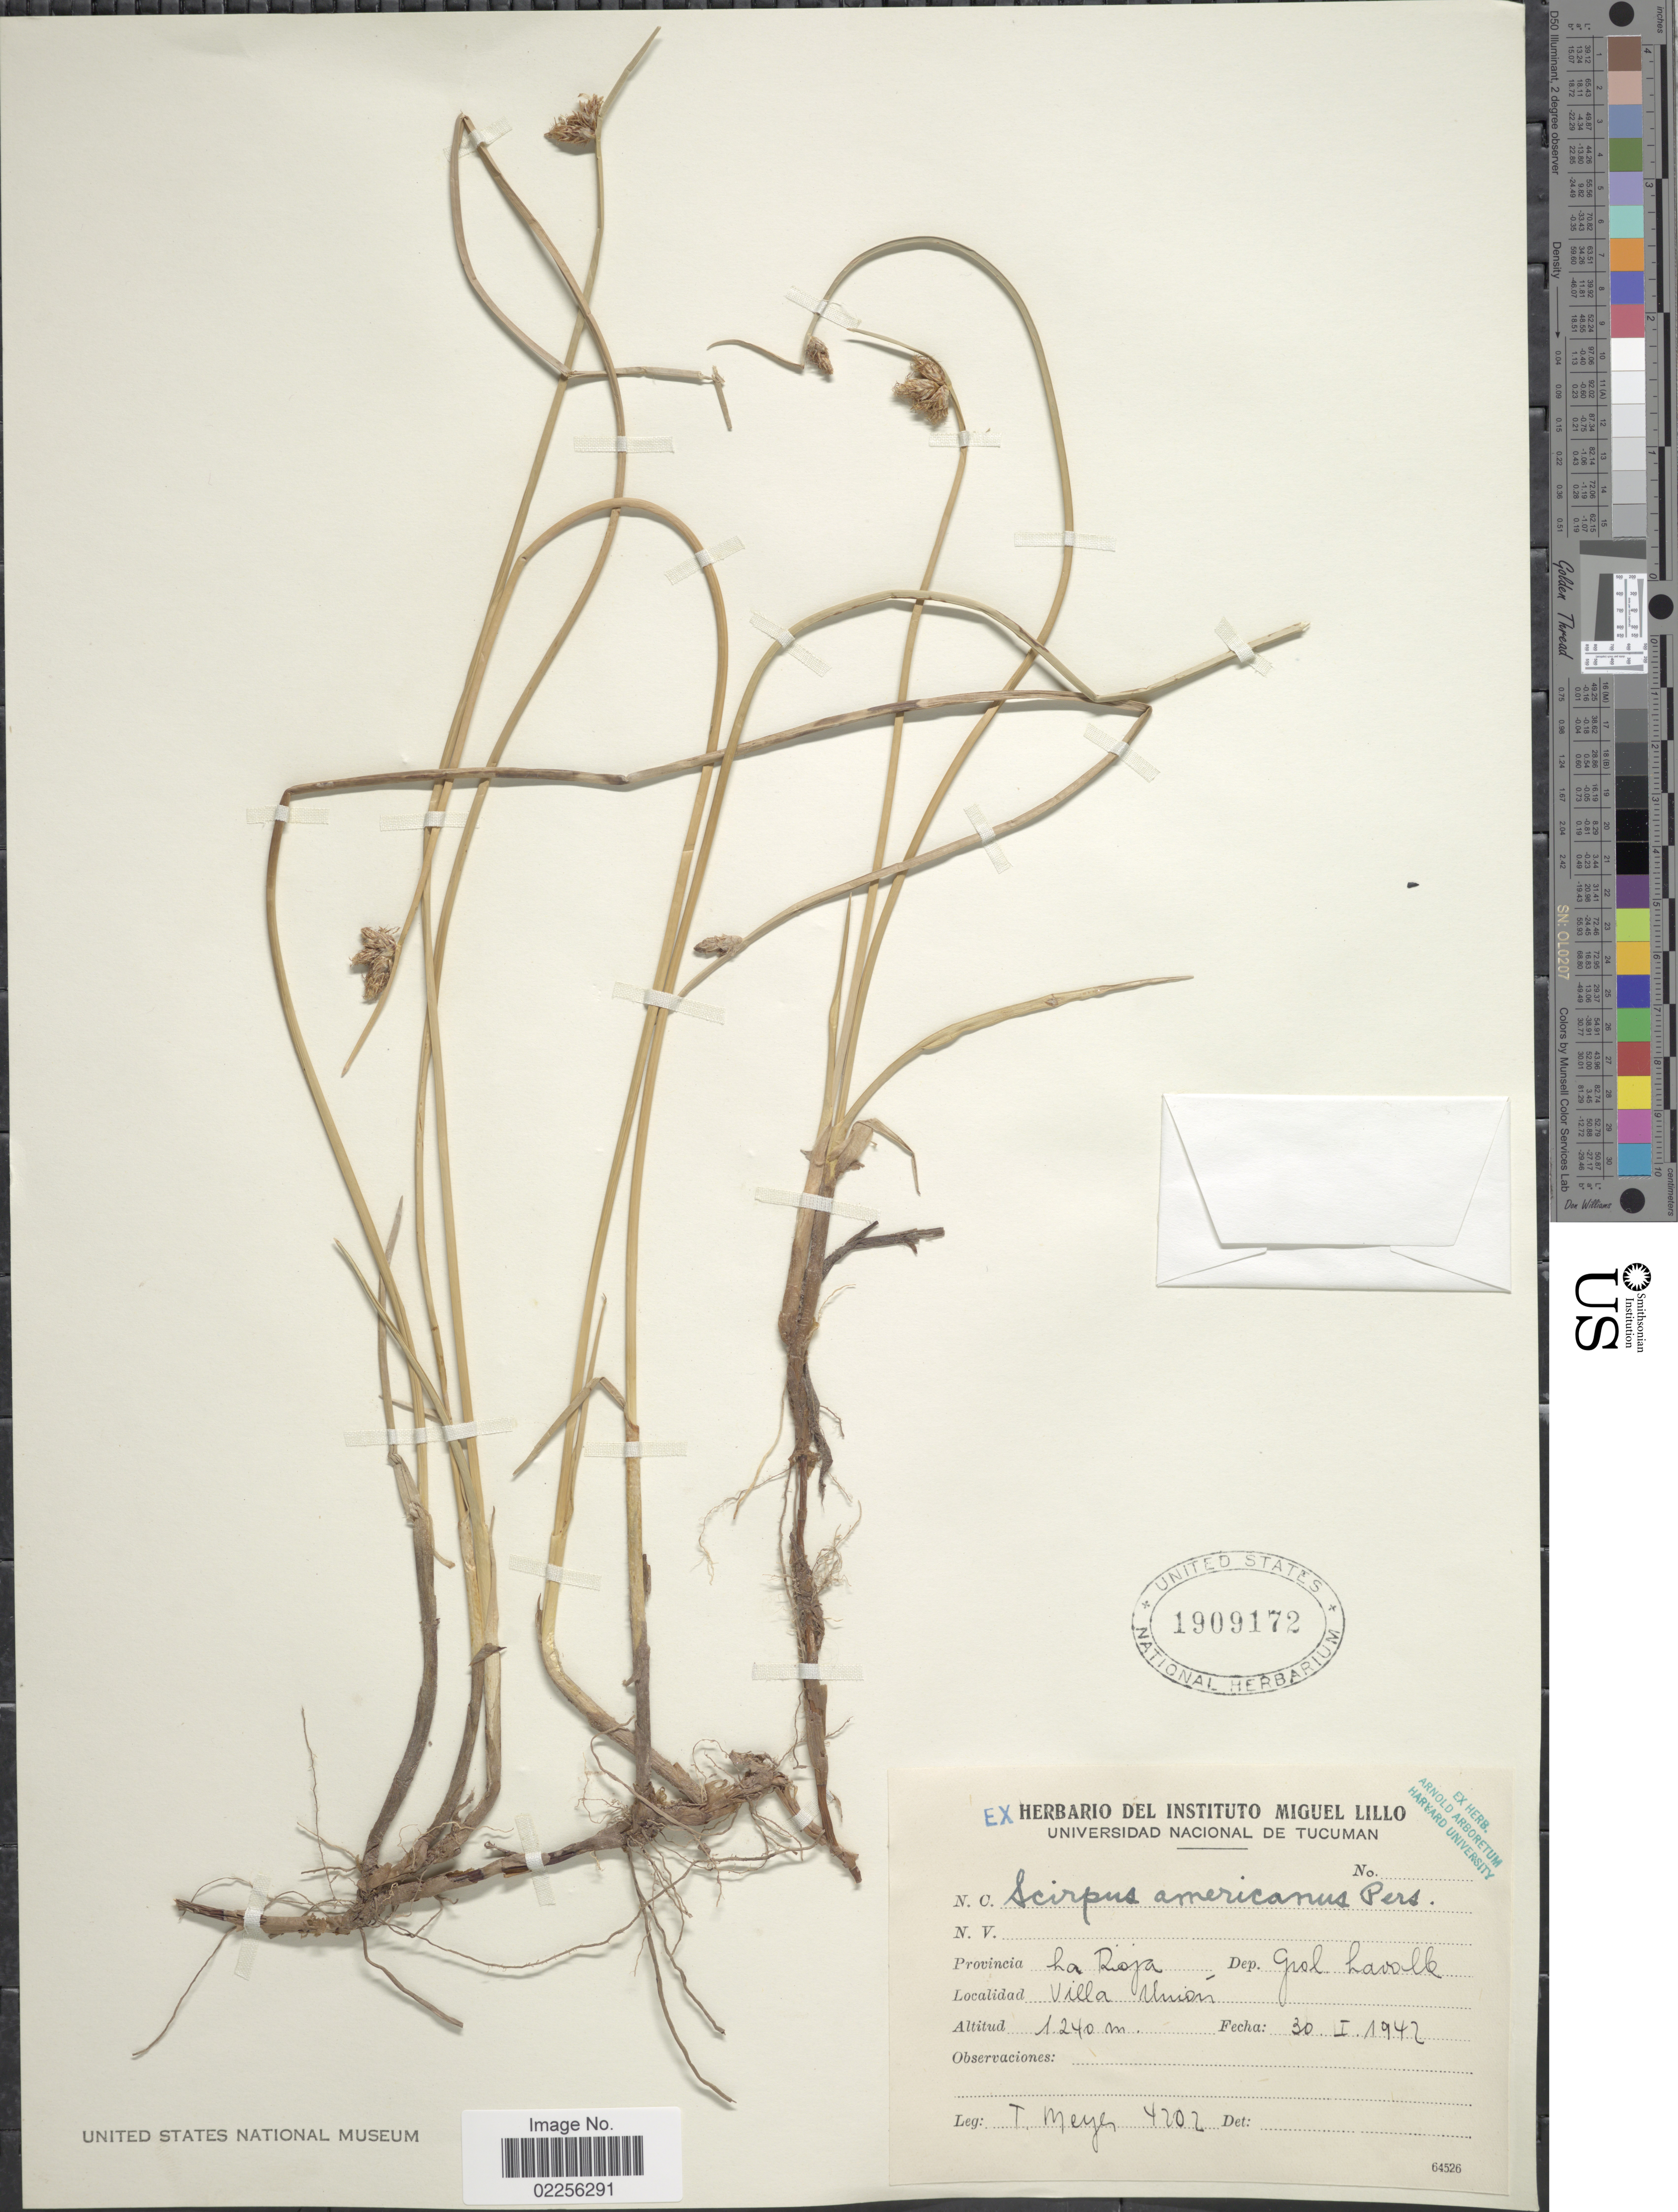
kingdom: Plantae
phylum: Tracheophyta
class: Liliopsida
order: Poales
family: Cyperaceae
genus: Schoenoplectus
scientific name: Schoenoplectus pungens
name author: (Vahl) Palla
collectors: T. Meyer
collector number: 4202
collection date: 1942-01-30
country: Argentina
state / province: La Rioja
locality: Dep. Grol. Lavolle, Villa Unión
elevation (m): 1240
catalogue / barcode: US 1909172